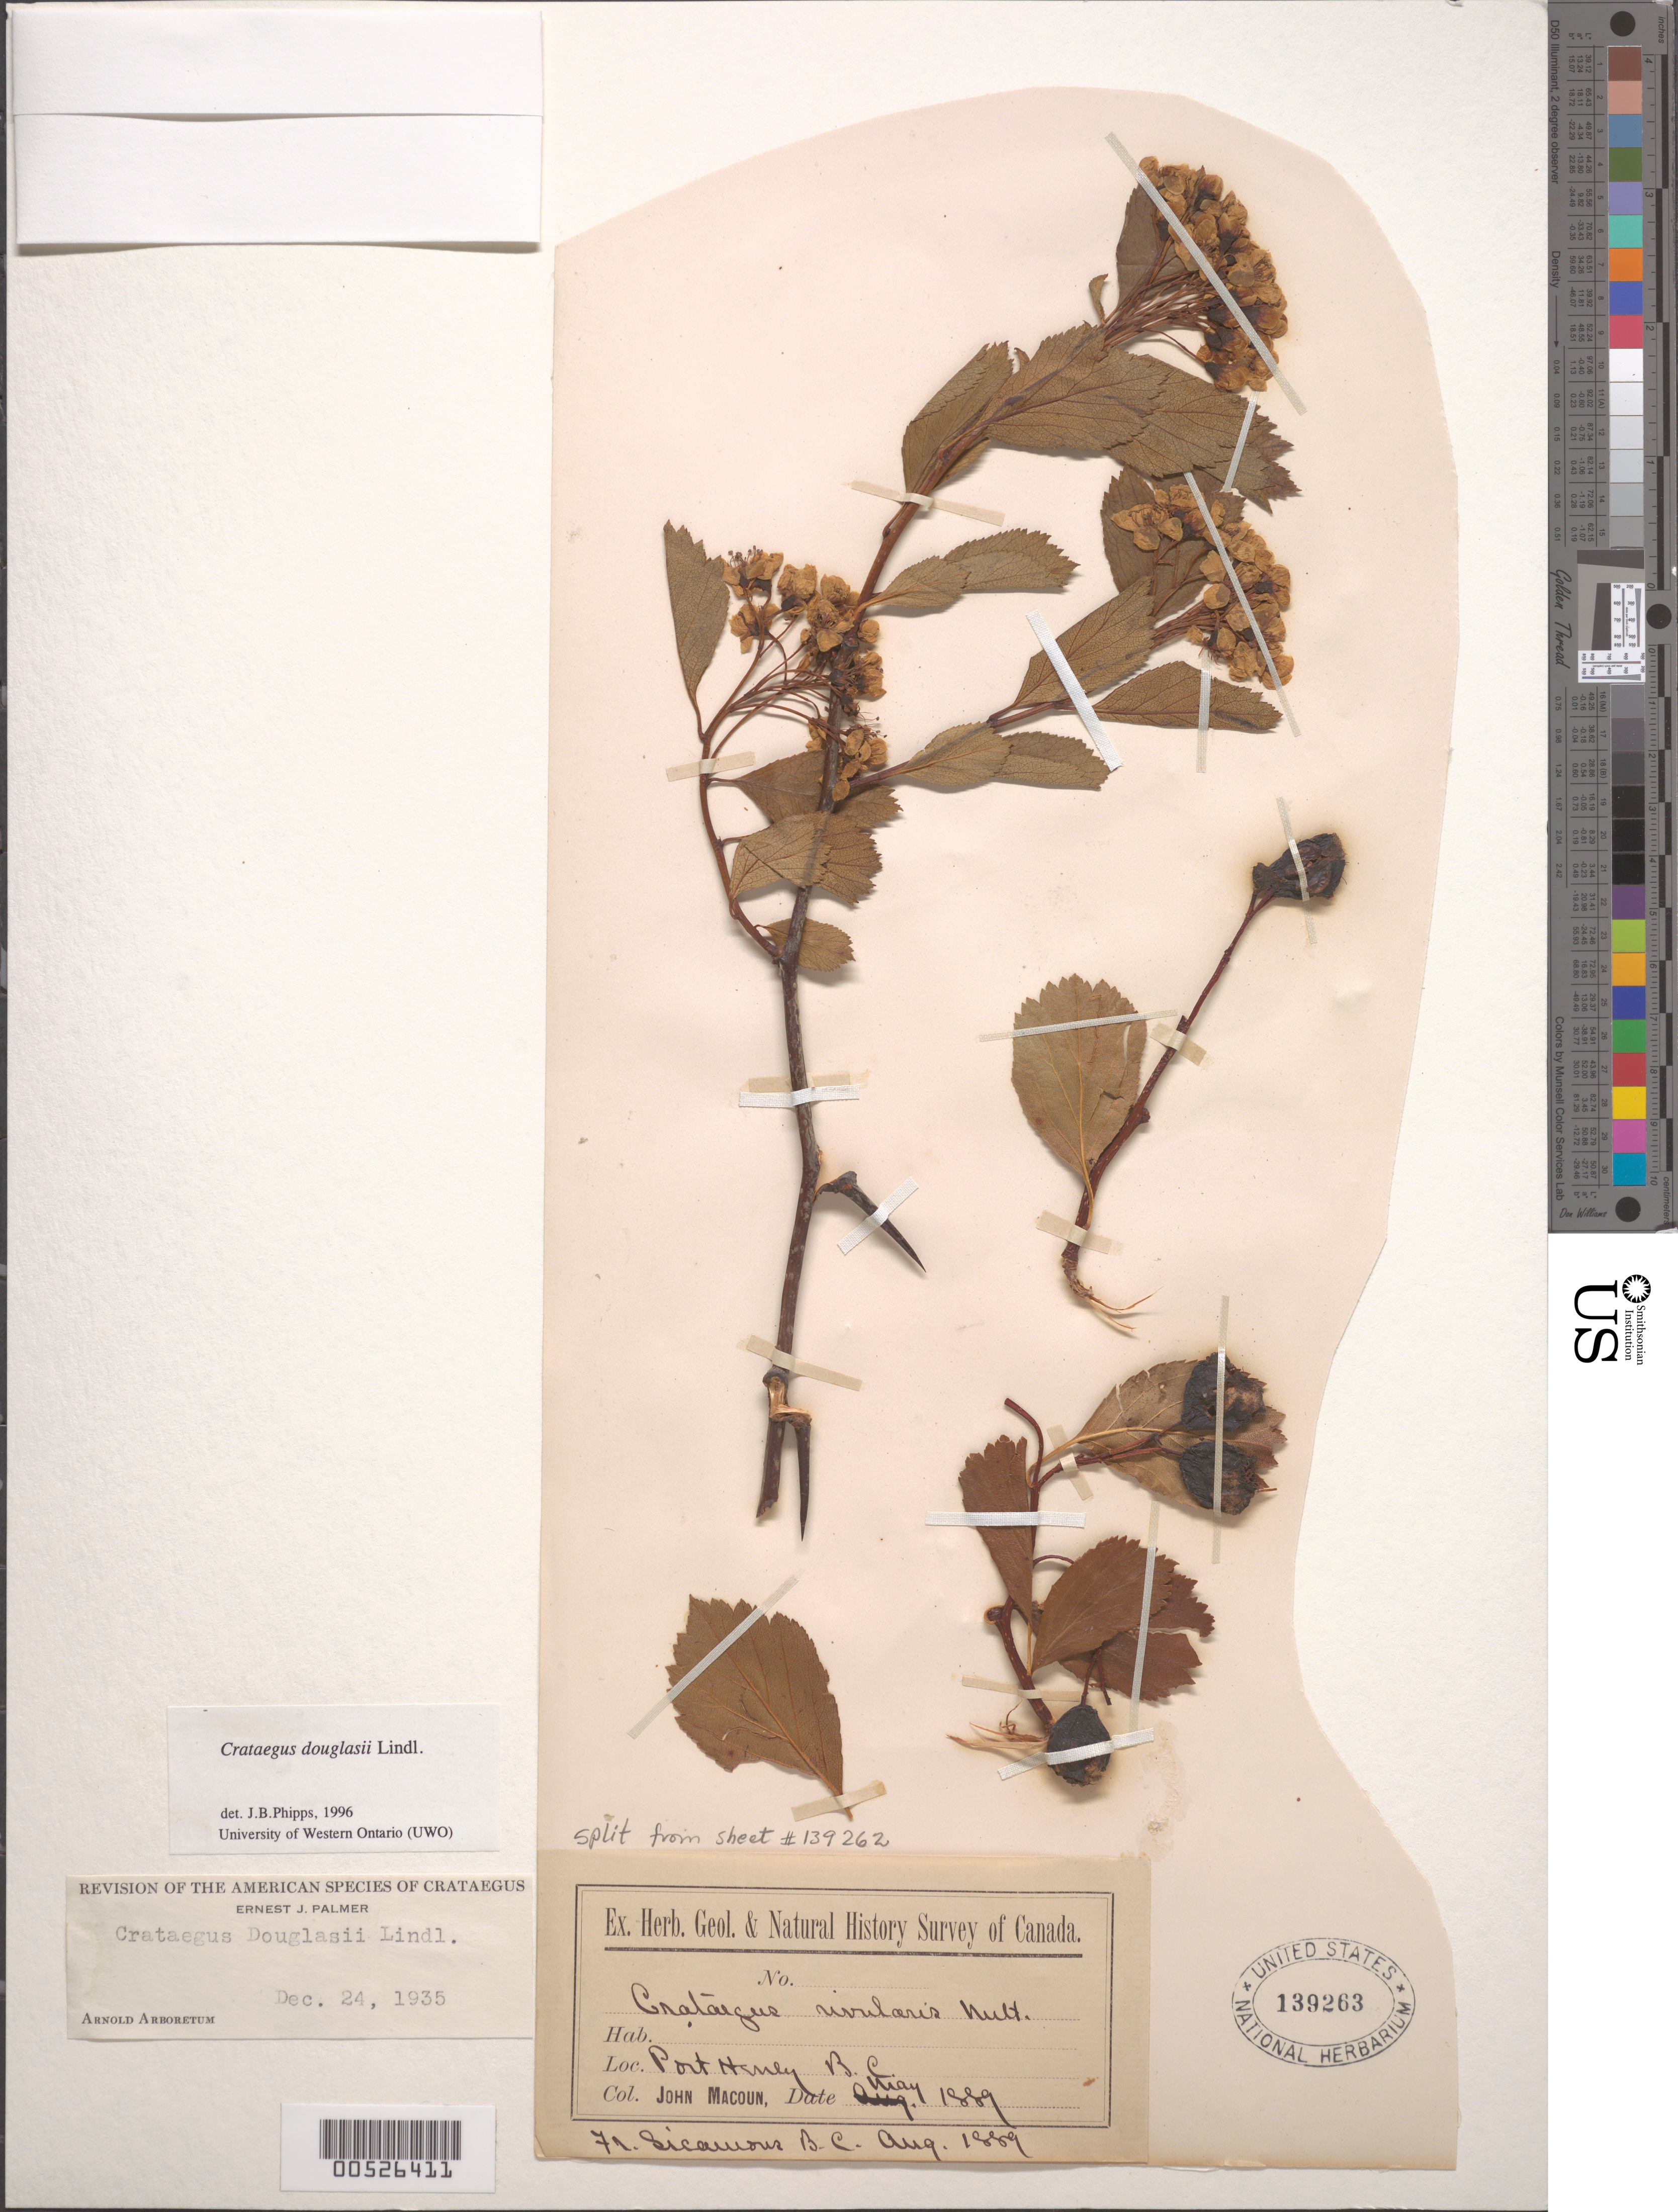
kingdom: Plantae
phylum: Tracheophyta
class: Magnoliopsida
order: Rosales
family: Rosaceae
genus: Crataegus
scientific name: Crataegus douglasii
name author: Lindl.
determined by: Phipps, James B., (UWO), University of Western Ontario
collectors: J. Macoun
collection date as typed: May 1889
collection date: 1889-05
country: Canada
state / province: British Columbia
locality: Port Haney.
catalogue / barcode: US 139263